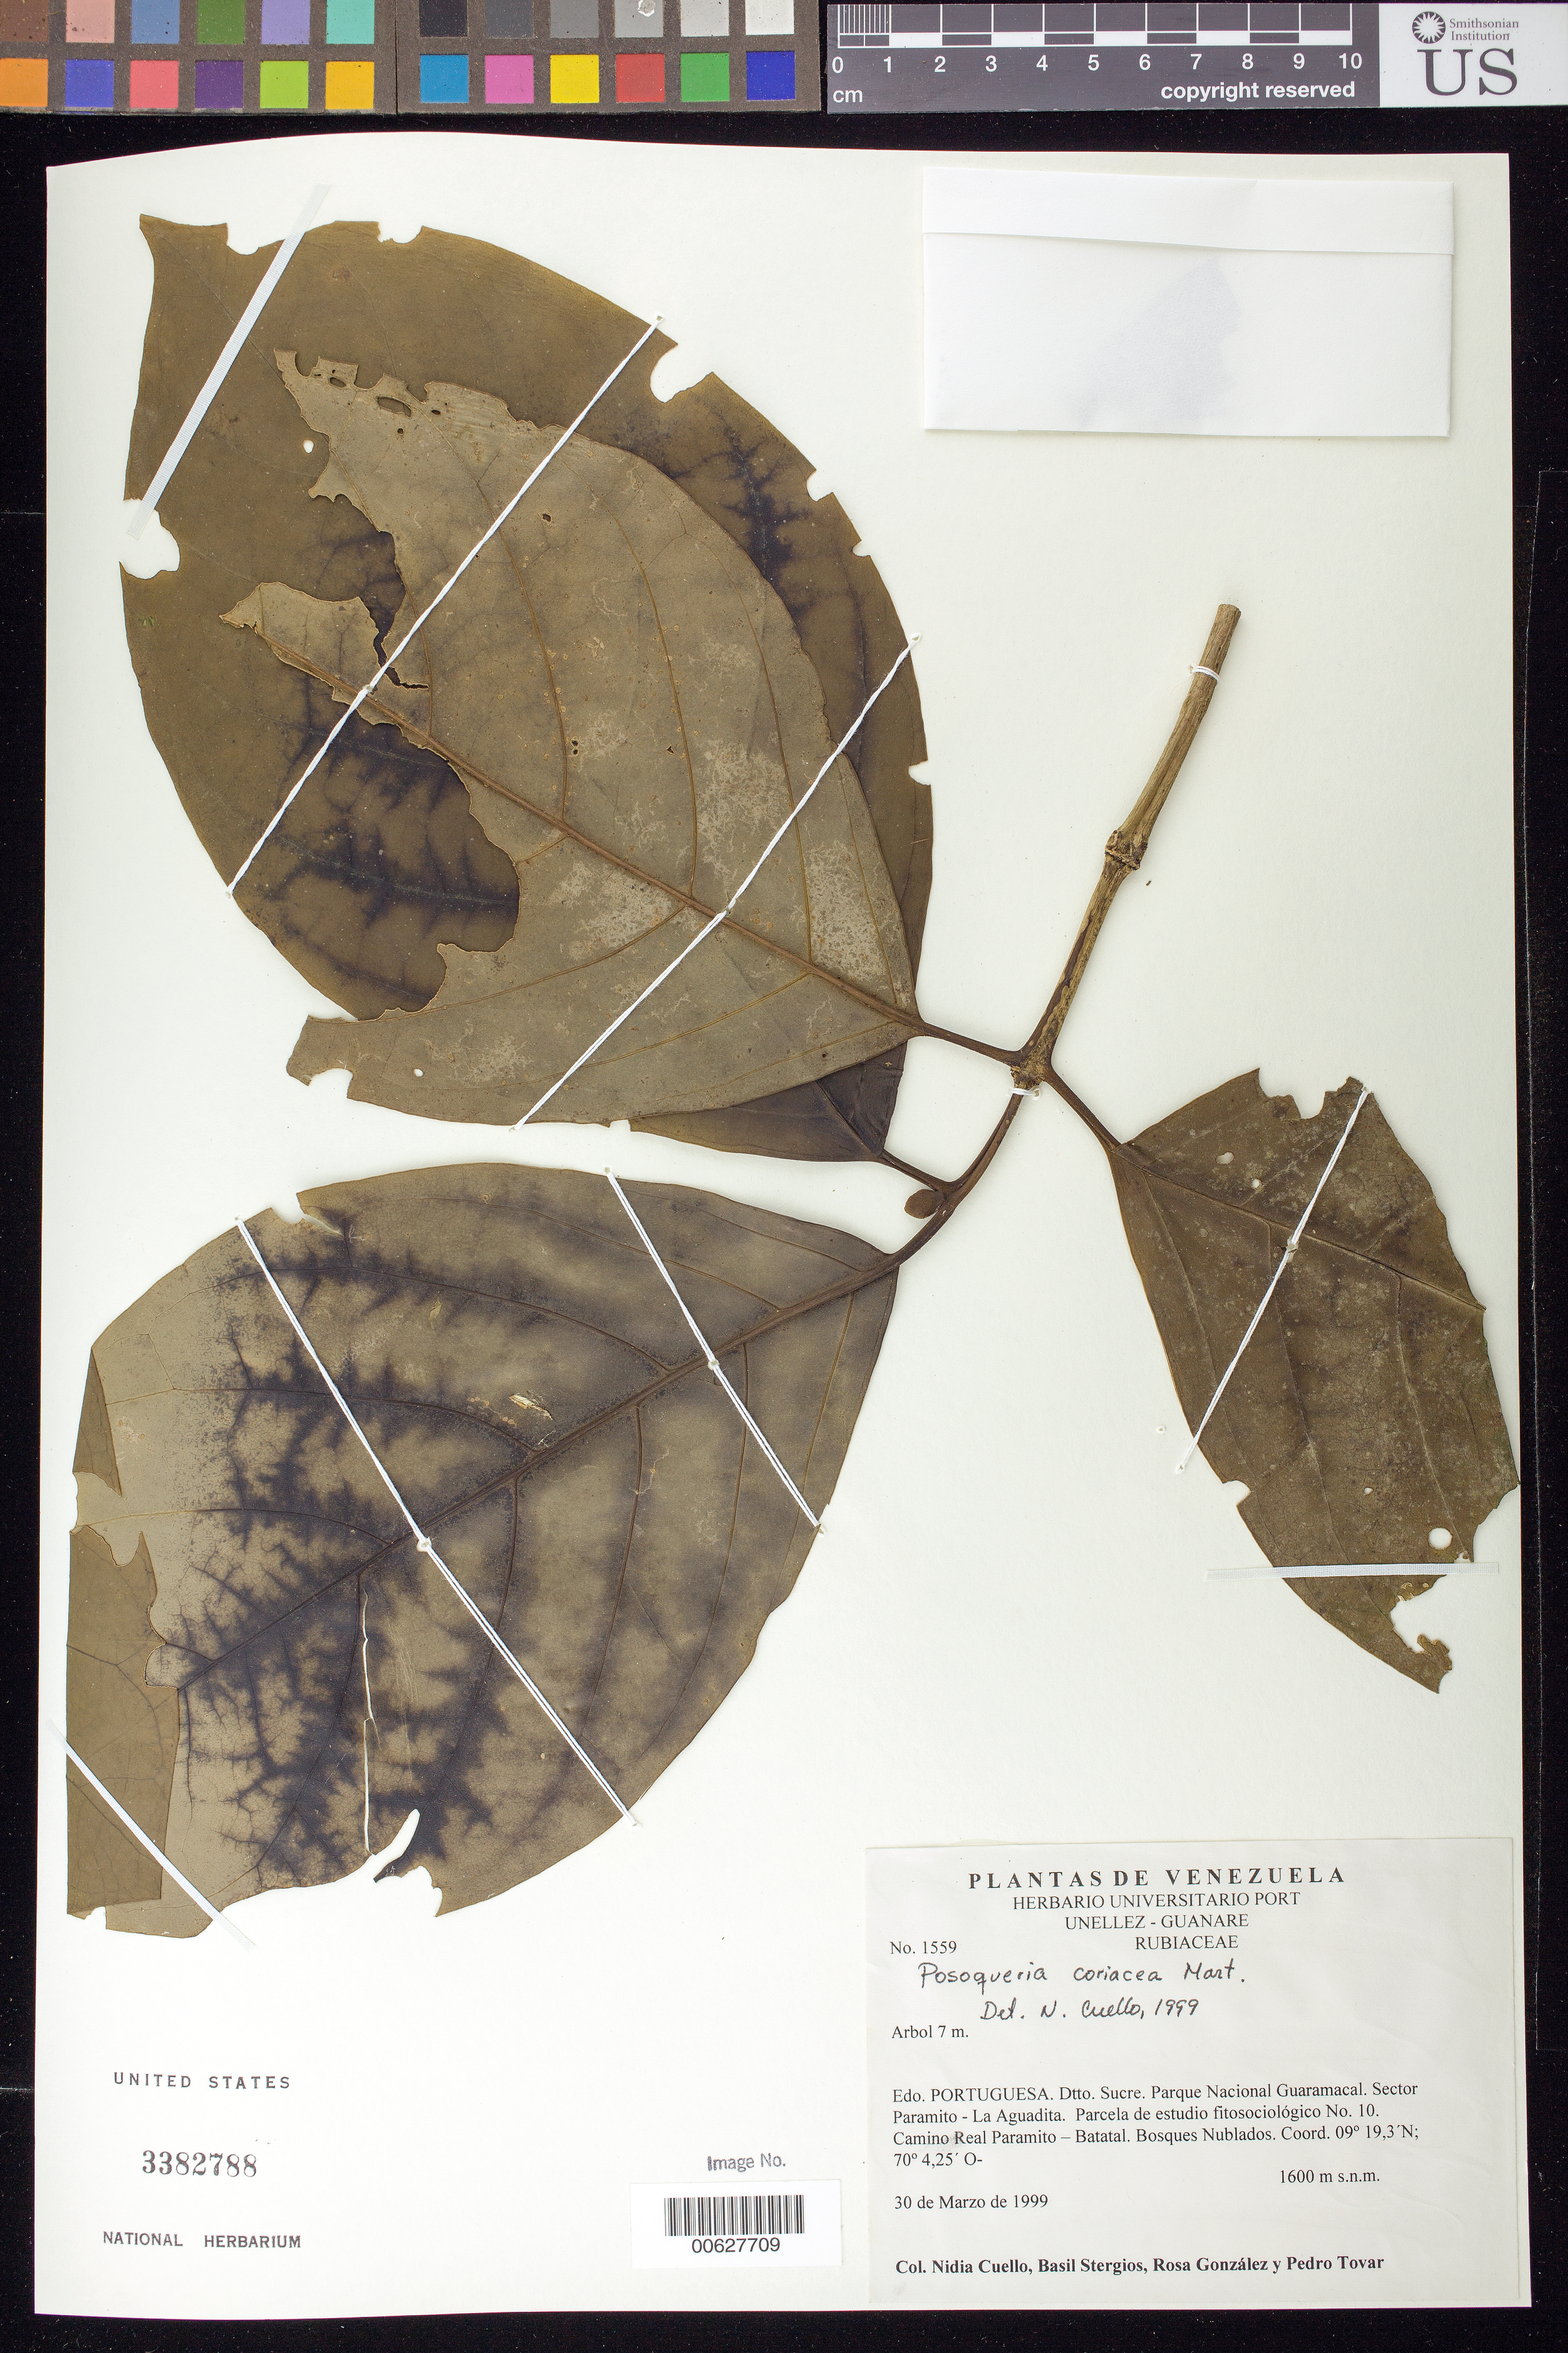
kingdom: Plantae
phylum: Tracheophyta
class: Magnoliopsida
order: Gentianales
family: Rubiaceae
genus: Posoqueria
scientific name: Posoqueria coriacea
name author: M. Martens & Galeotti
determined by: Cuello, Nidia L.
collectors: N. L. Cuello, B. G. Stergios, R. González & P. Tovar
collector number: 1559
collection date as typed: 30 Mar 1999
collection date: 1999-03-30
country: Venezuela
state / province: Portuguesa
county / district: Sucre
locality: Parque Nacional Guaramacal. Sector Paramito - La Aguadita. Camino Real Paramito - Batatal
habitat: Bosques Nubladas.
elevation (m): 1600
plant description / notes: PORT, US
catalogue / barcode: US 3382788